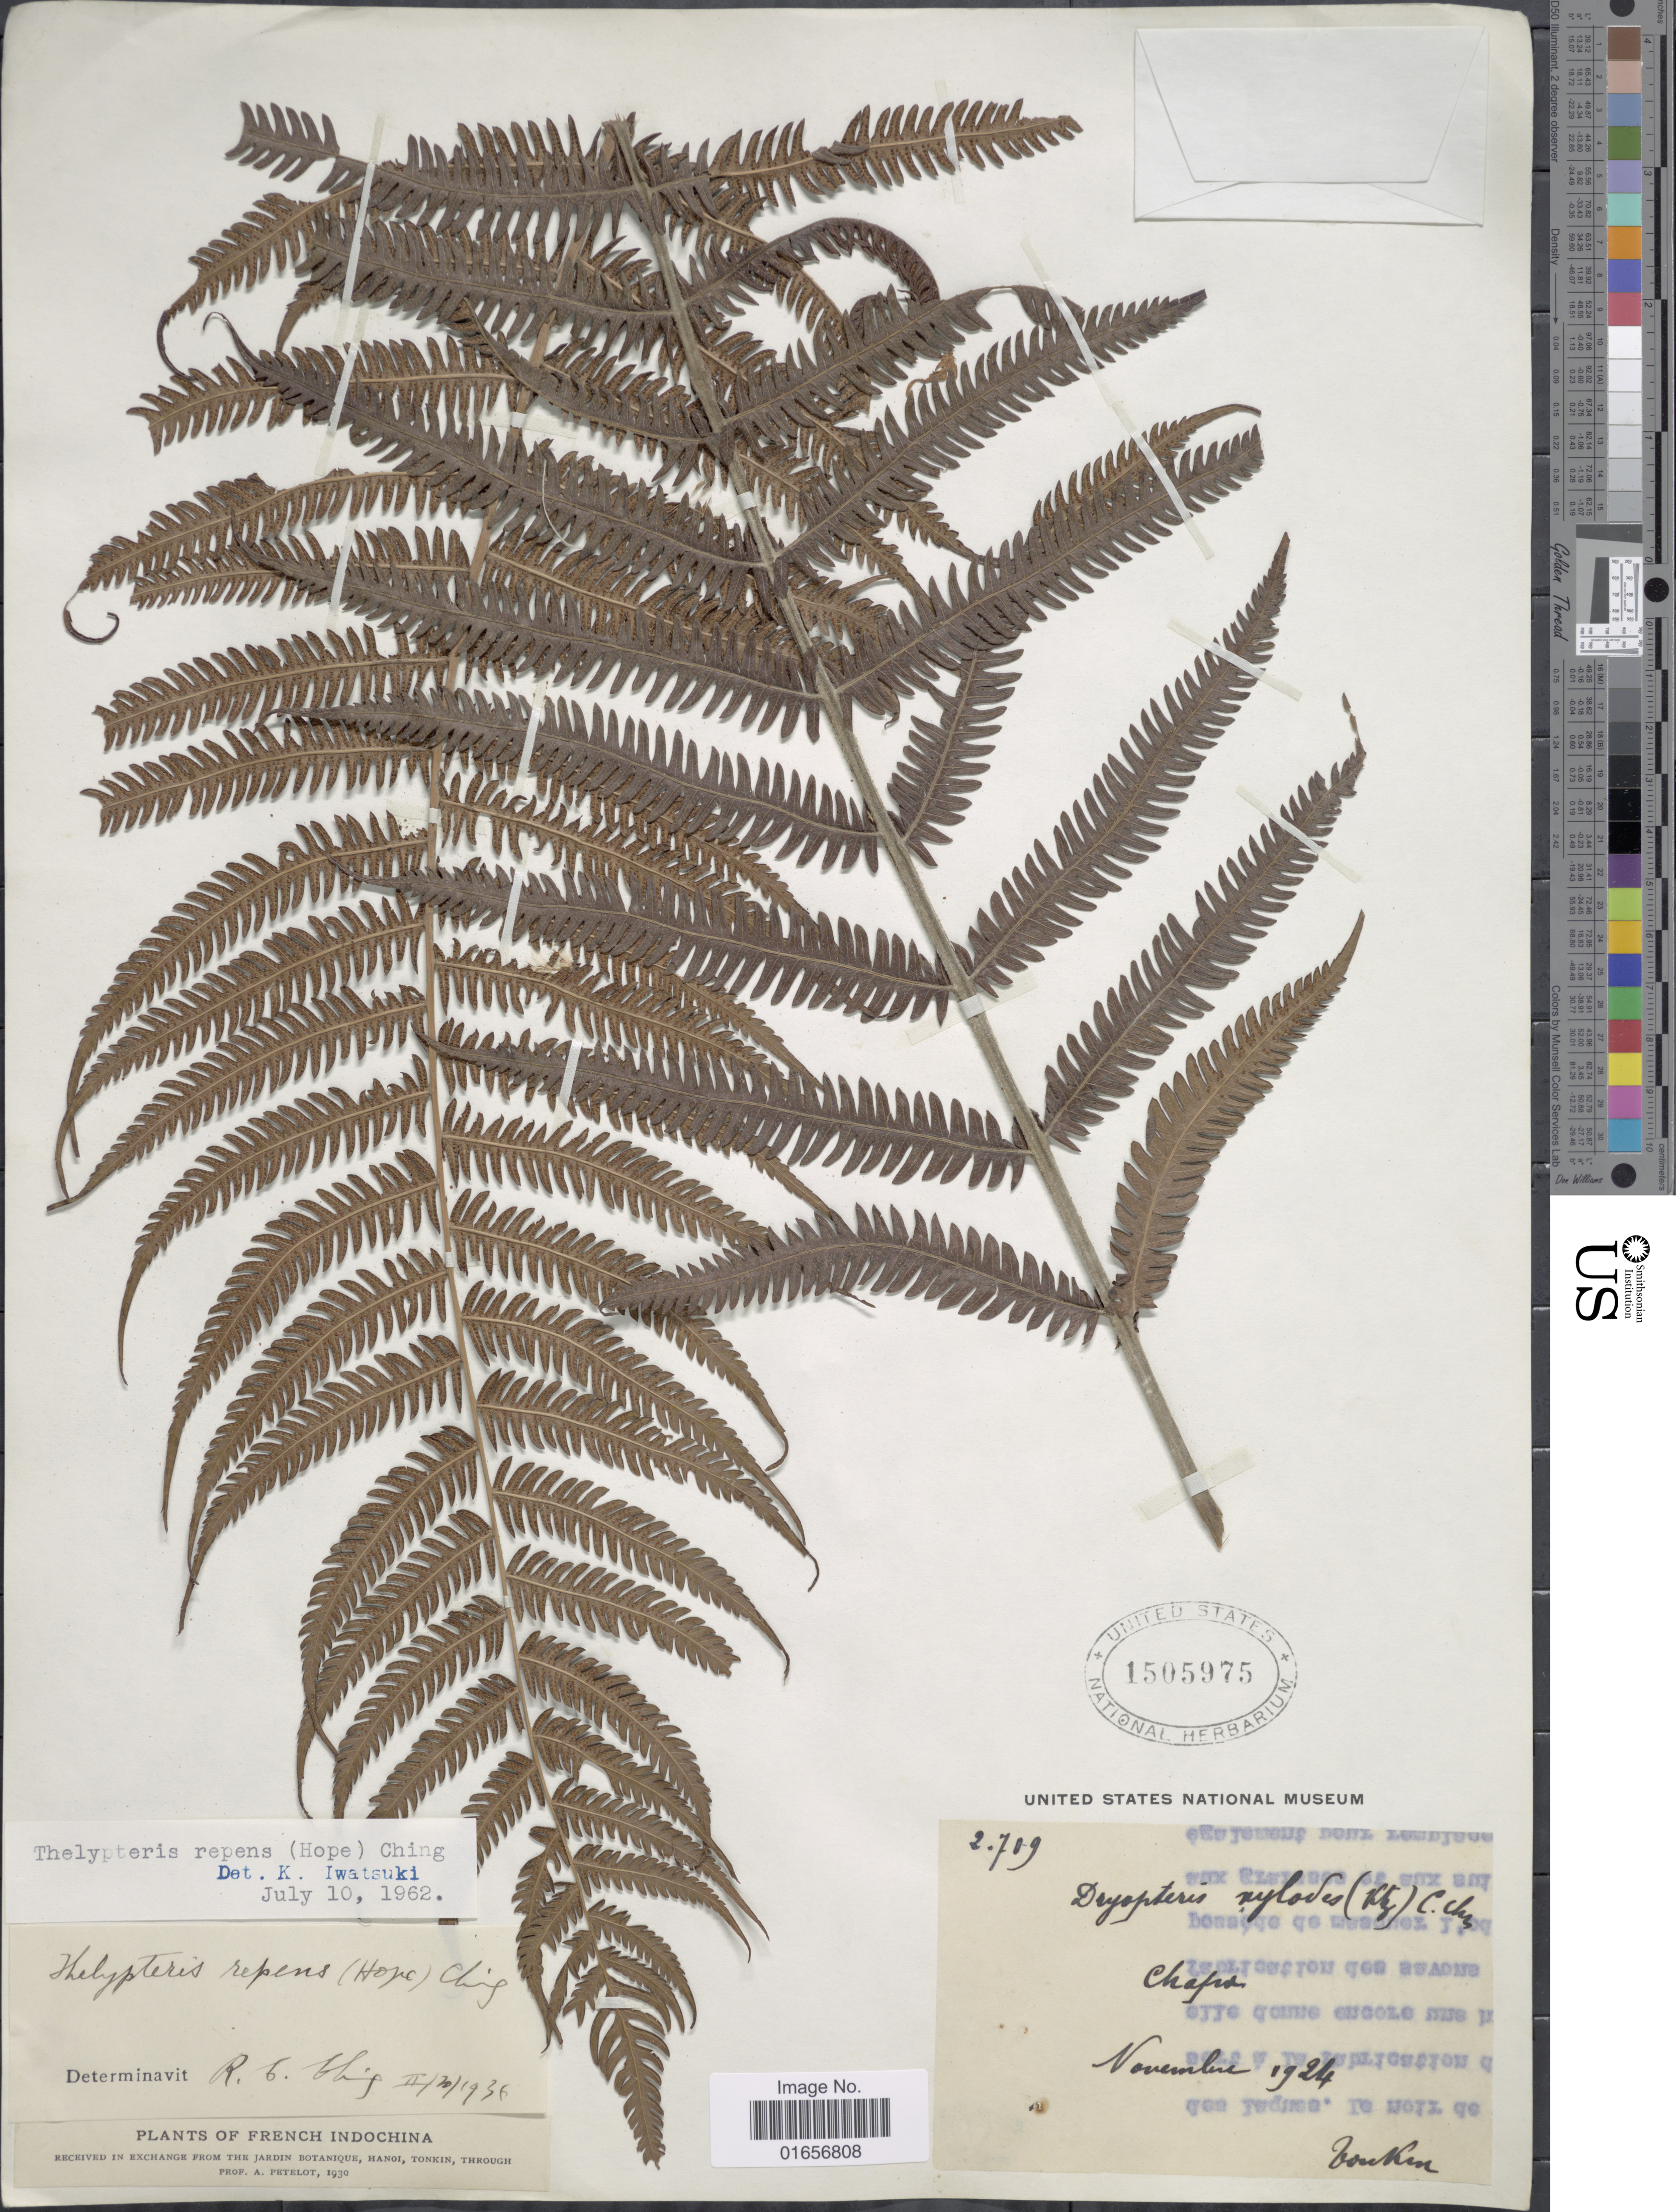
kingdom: Plantae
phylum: Tracheophyta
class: Polypodiopsida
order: Polypodiales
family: Thelypteridaceae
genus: Pseudocyclosorus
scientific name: Pseudocyclosorus repens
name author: (C. Hope) Ching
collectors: A. Petelot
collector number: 2.709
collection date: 1924-11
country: Vietnam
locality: French Indochina, Tonkin. Chapa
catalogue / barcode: US 1505975